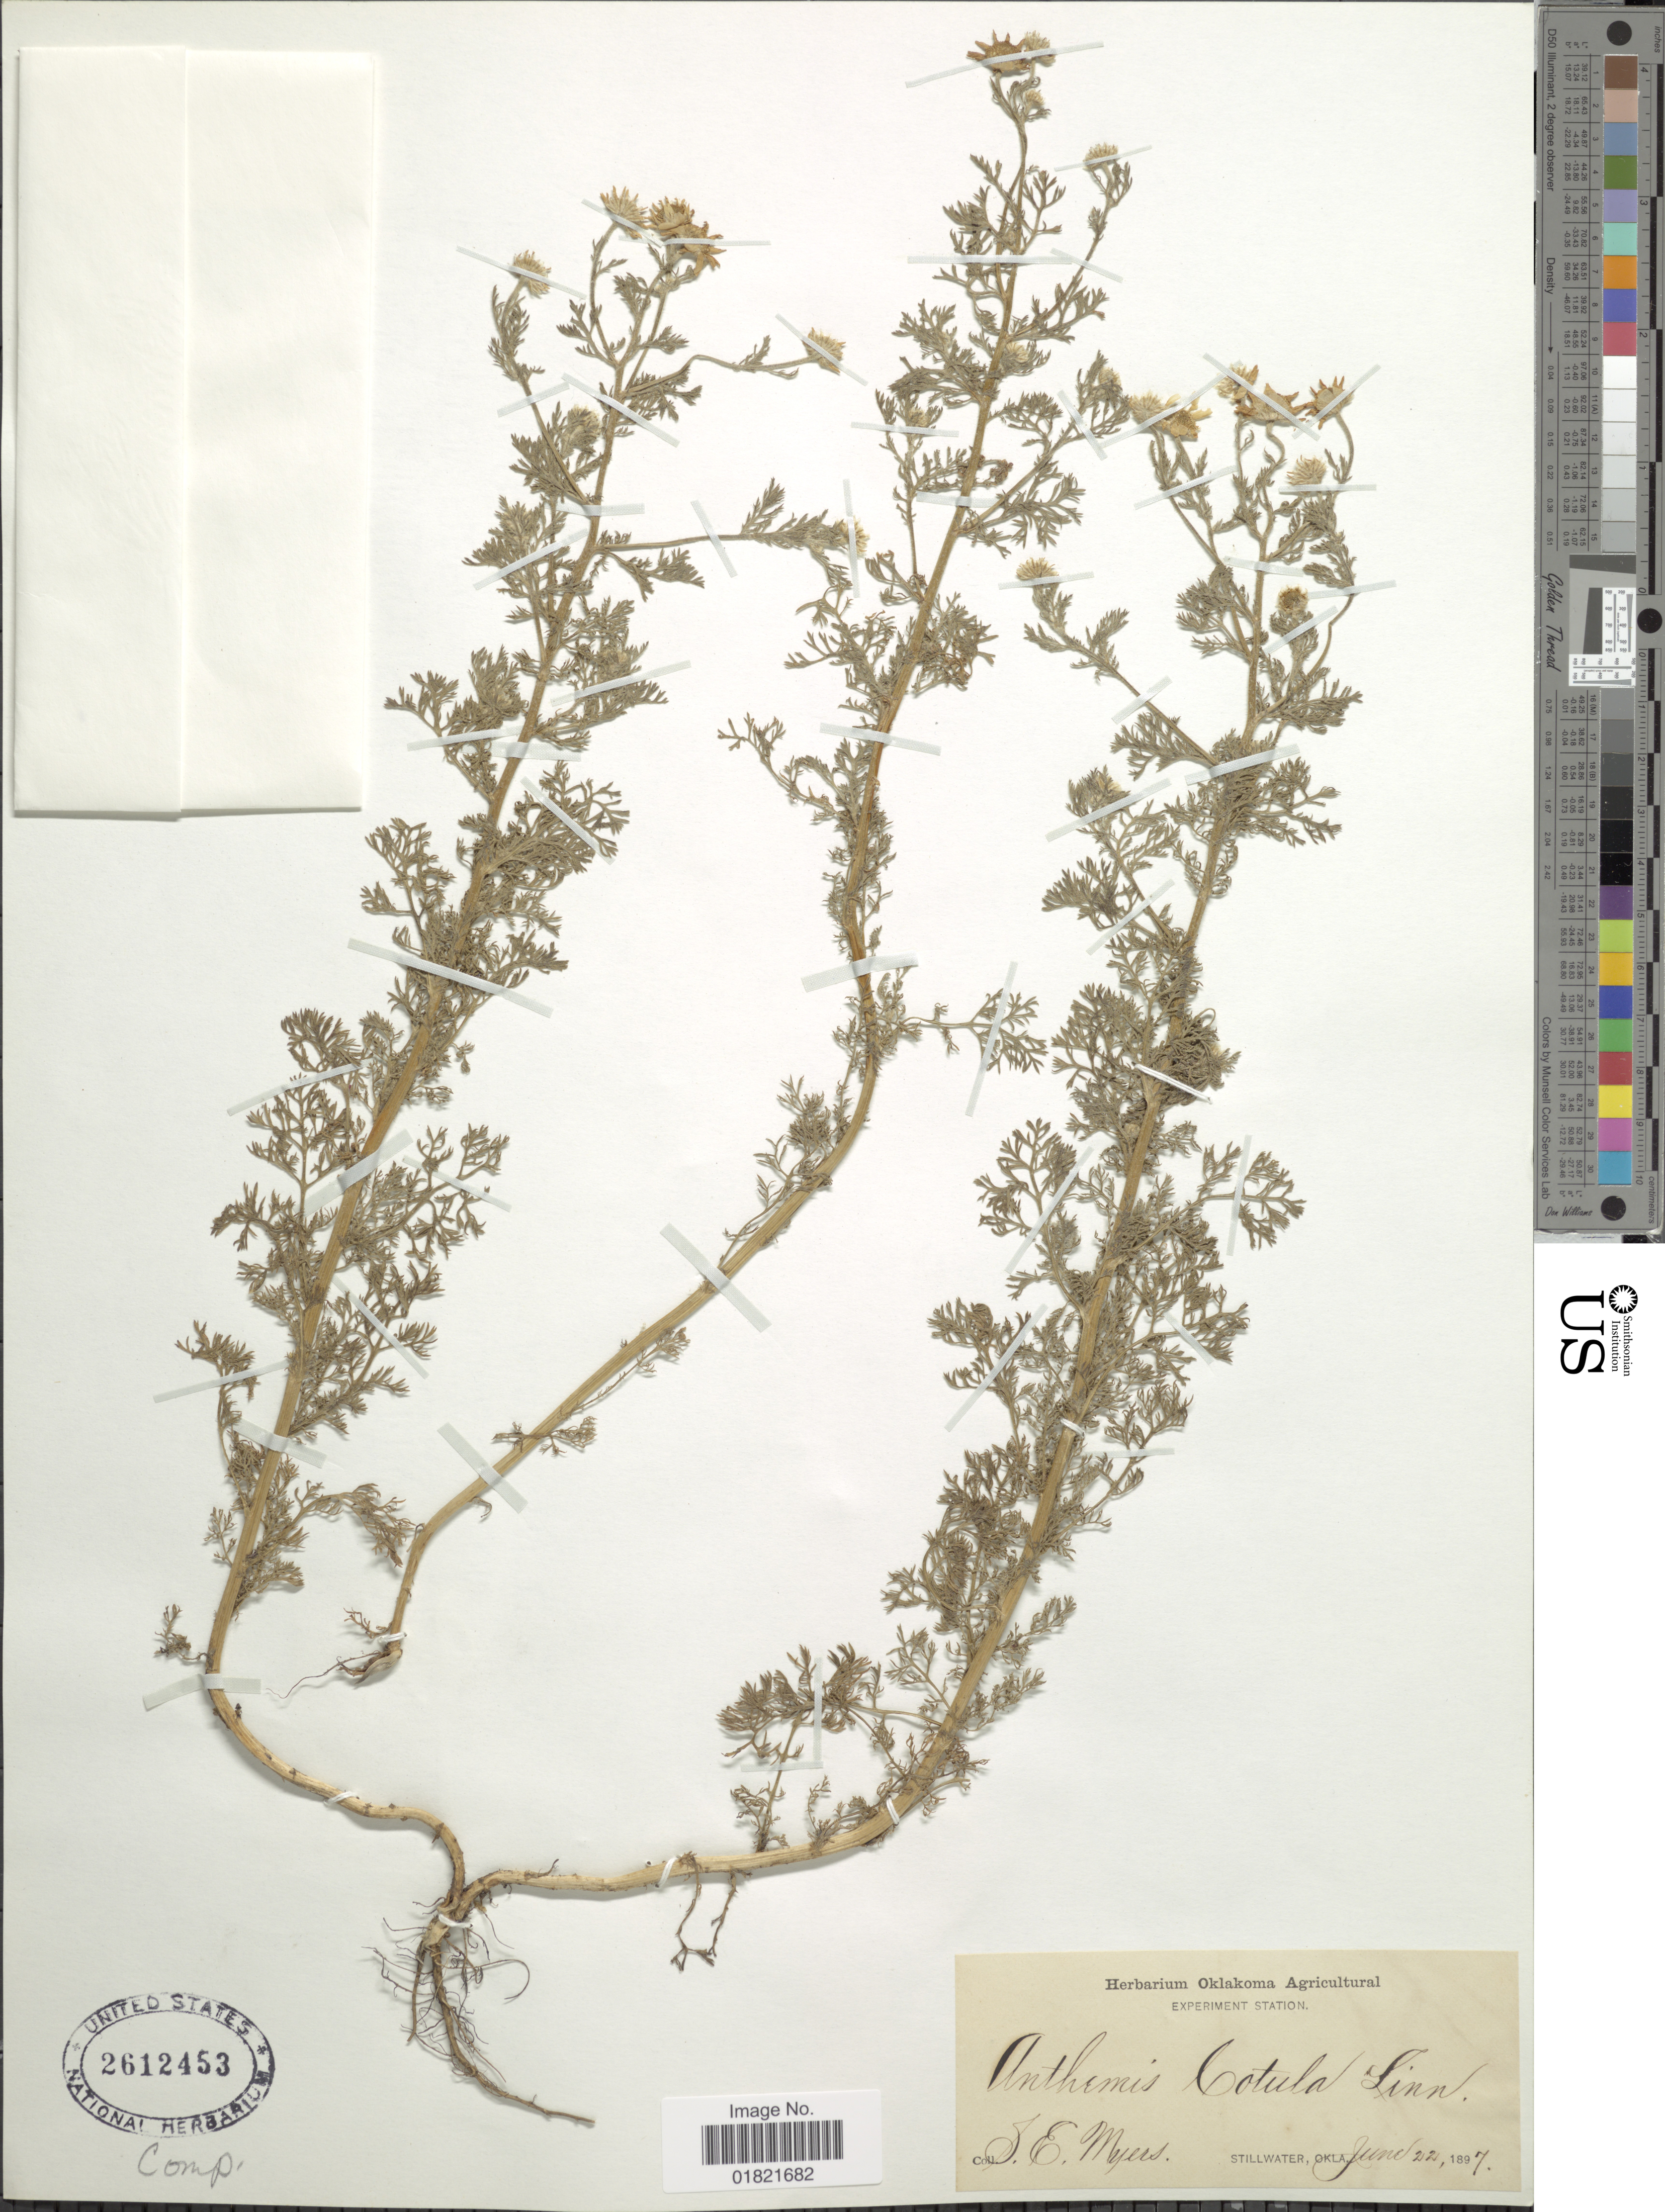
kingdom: Plantae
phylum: Tracheophyta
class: Magnoliopsida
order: Asterales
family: Asteraceae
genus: Anthemis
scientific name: Anthemis cotula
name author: L.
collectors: S. Myers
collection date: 1897-06-22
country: United States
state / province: Oklahoma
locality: Stillwater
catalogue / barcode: US 2612453